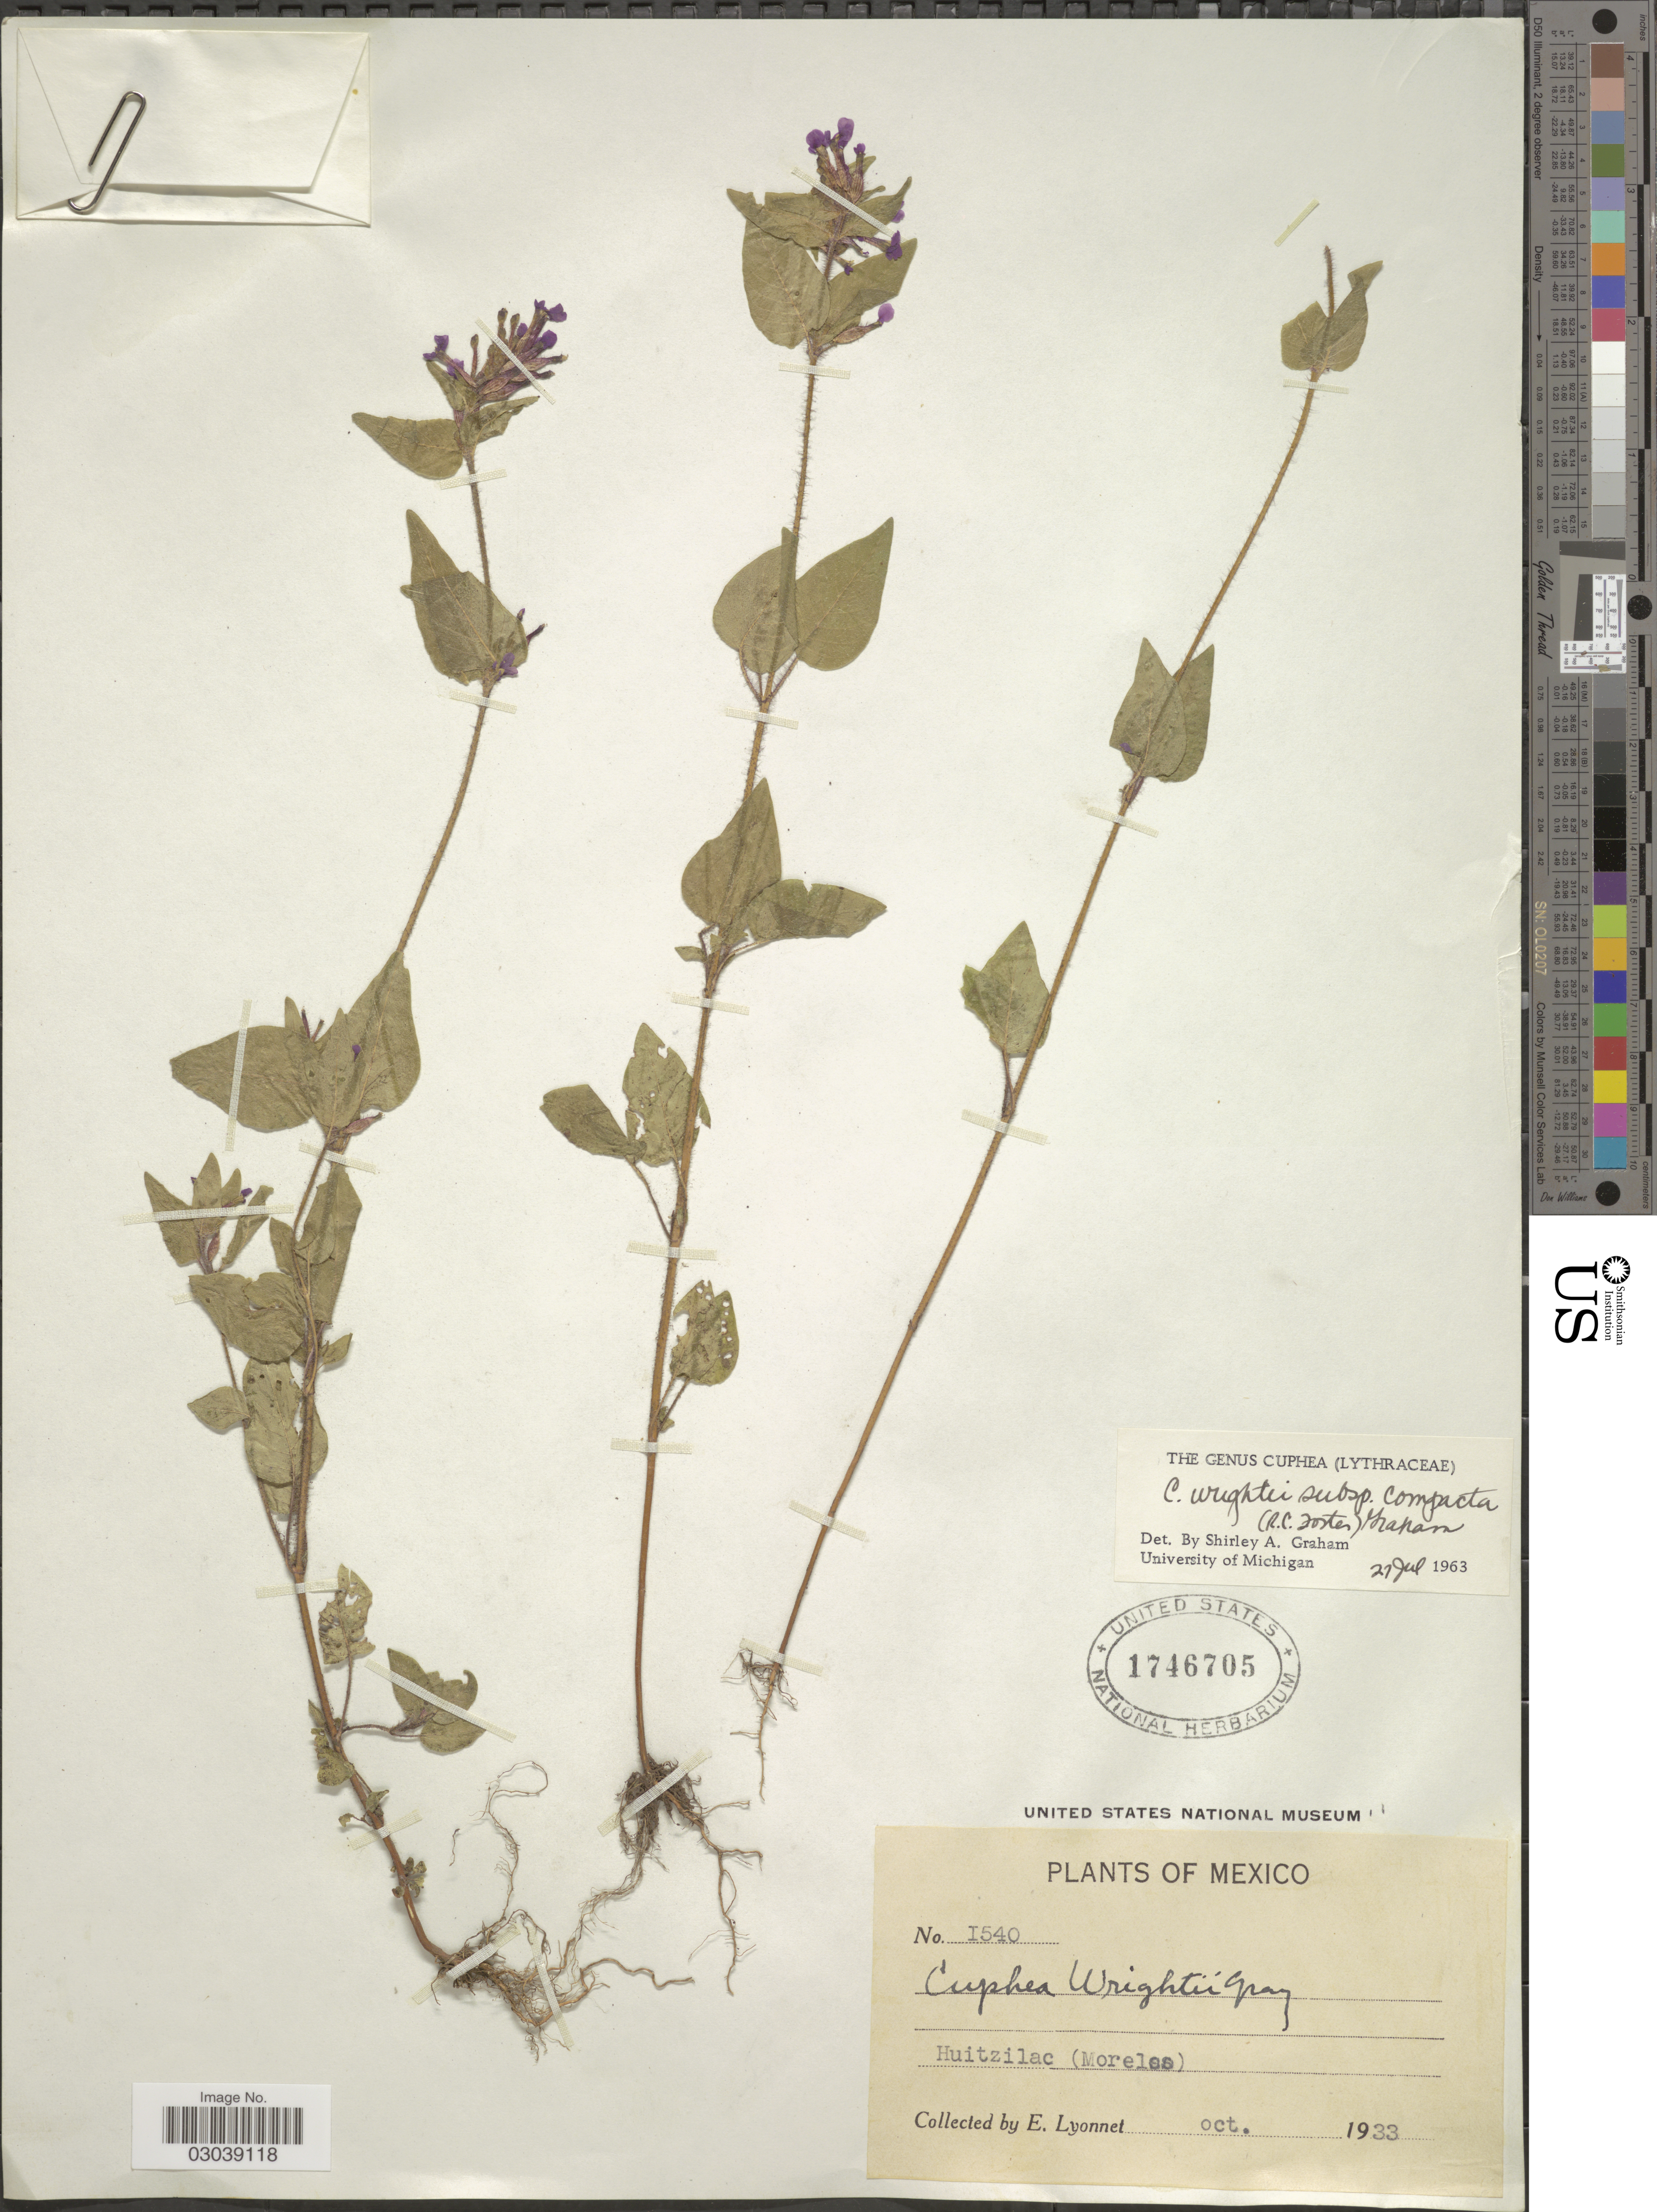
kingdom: Plantae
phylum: Tracheophyta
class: Magnoliopsida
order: Myrtales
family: Lythraceae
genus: Cuphea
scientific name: Cuphea wrightii subsp. compacta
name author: R.C. Foster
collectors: E. Lyonnet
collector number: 1540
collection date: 1933-10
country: Mexico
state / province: Morelos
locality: Huitzilac.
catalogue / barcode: US 1746705